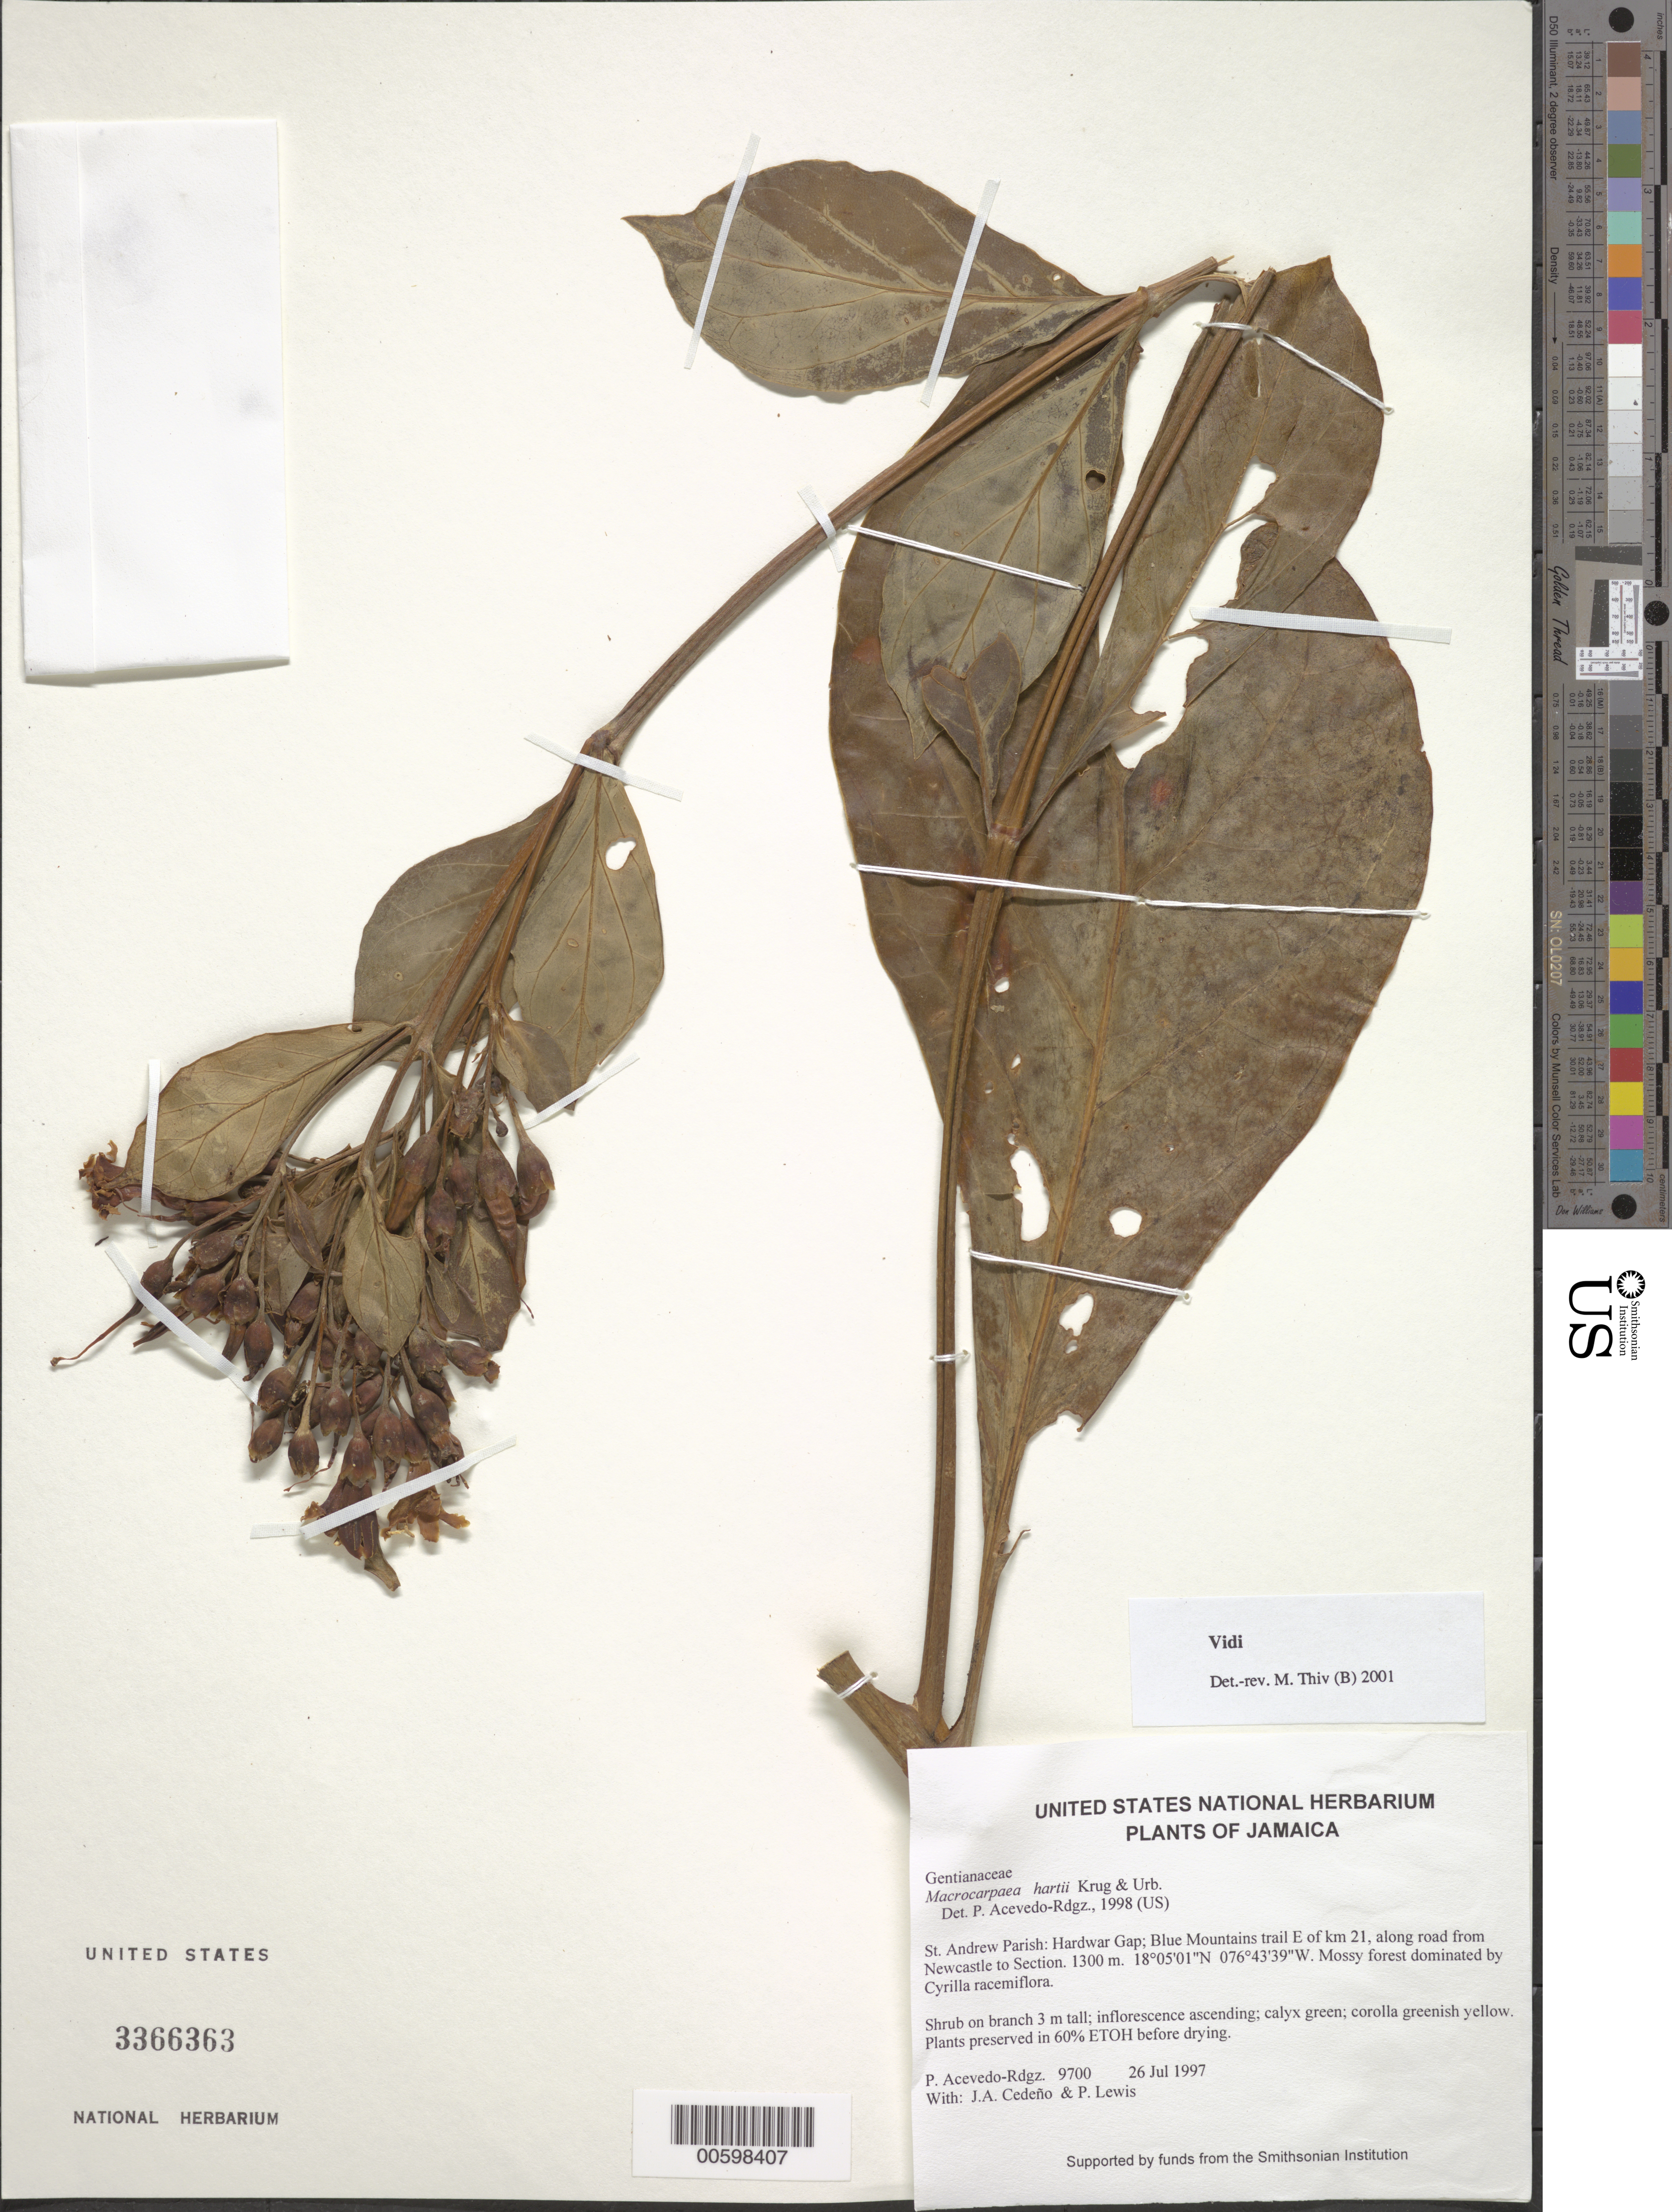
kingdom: Plantae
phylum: Tracheophyta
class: Magnoliopsida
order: Gentianales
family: Gentianaceae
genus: Macrocarpaea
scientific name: Macrocarpaea hartii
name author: Krug & Urb.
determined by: Acevedo-Rodríguez, P., (BOT), Smithsonian Institution - National Museum of Natural History (UNITED STATES)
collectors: P. Acevedo-Rodr., J. A. Cedeño M. & P. Lewis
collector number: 9700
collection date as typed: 26 Jul 1997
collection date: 1997-07-26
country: Jamaica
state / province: Saint Andrew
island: Jamaica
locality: St. Andrew Parish: Hardwar Gap; Blue Mountains trail E of km 21, along road from Newcastle to Section.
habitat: Mossy forest dominated by Cyrilla racemiflora.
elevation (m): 1300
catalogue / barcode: US 3366363